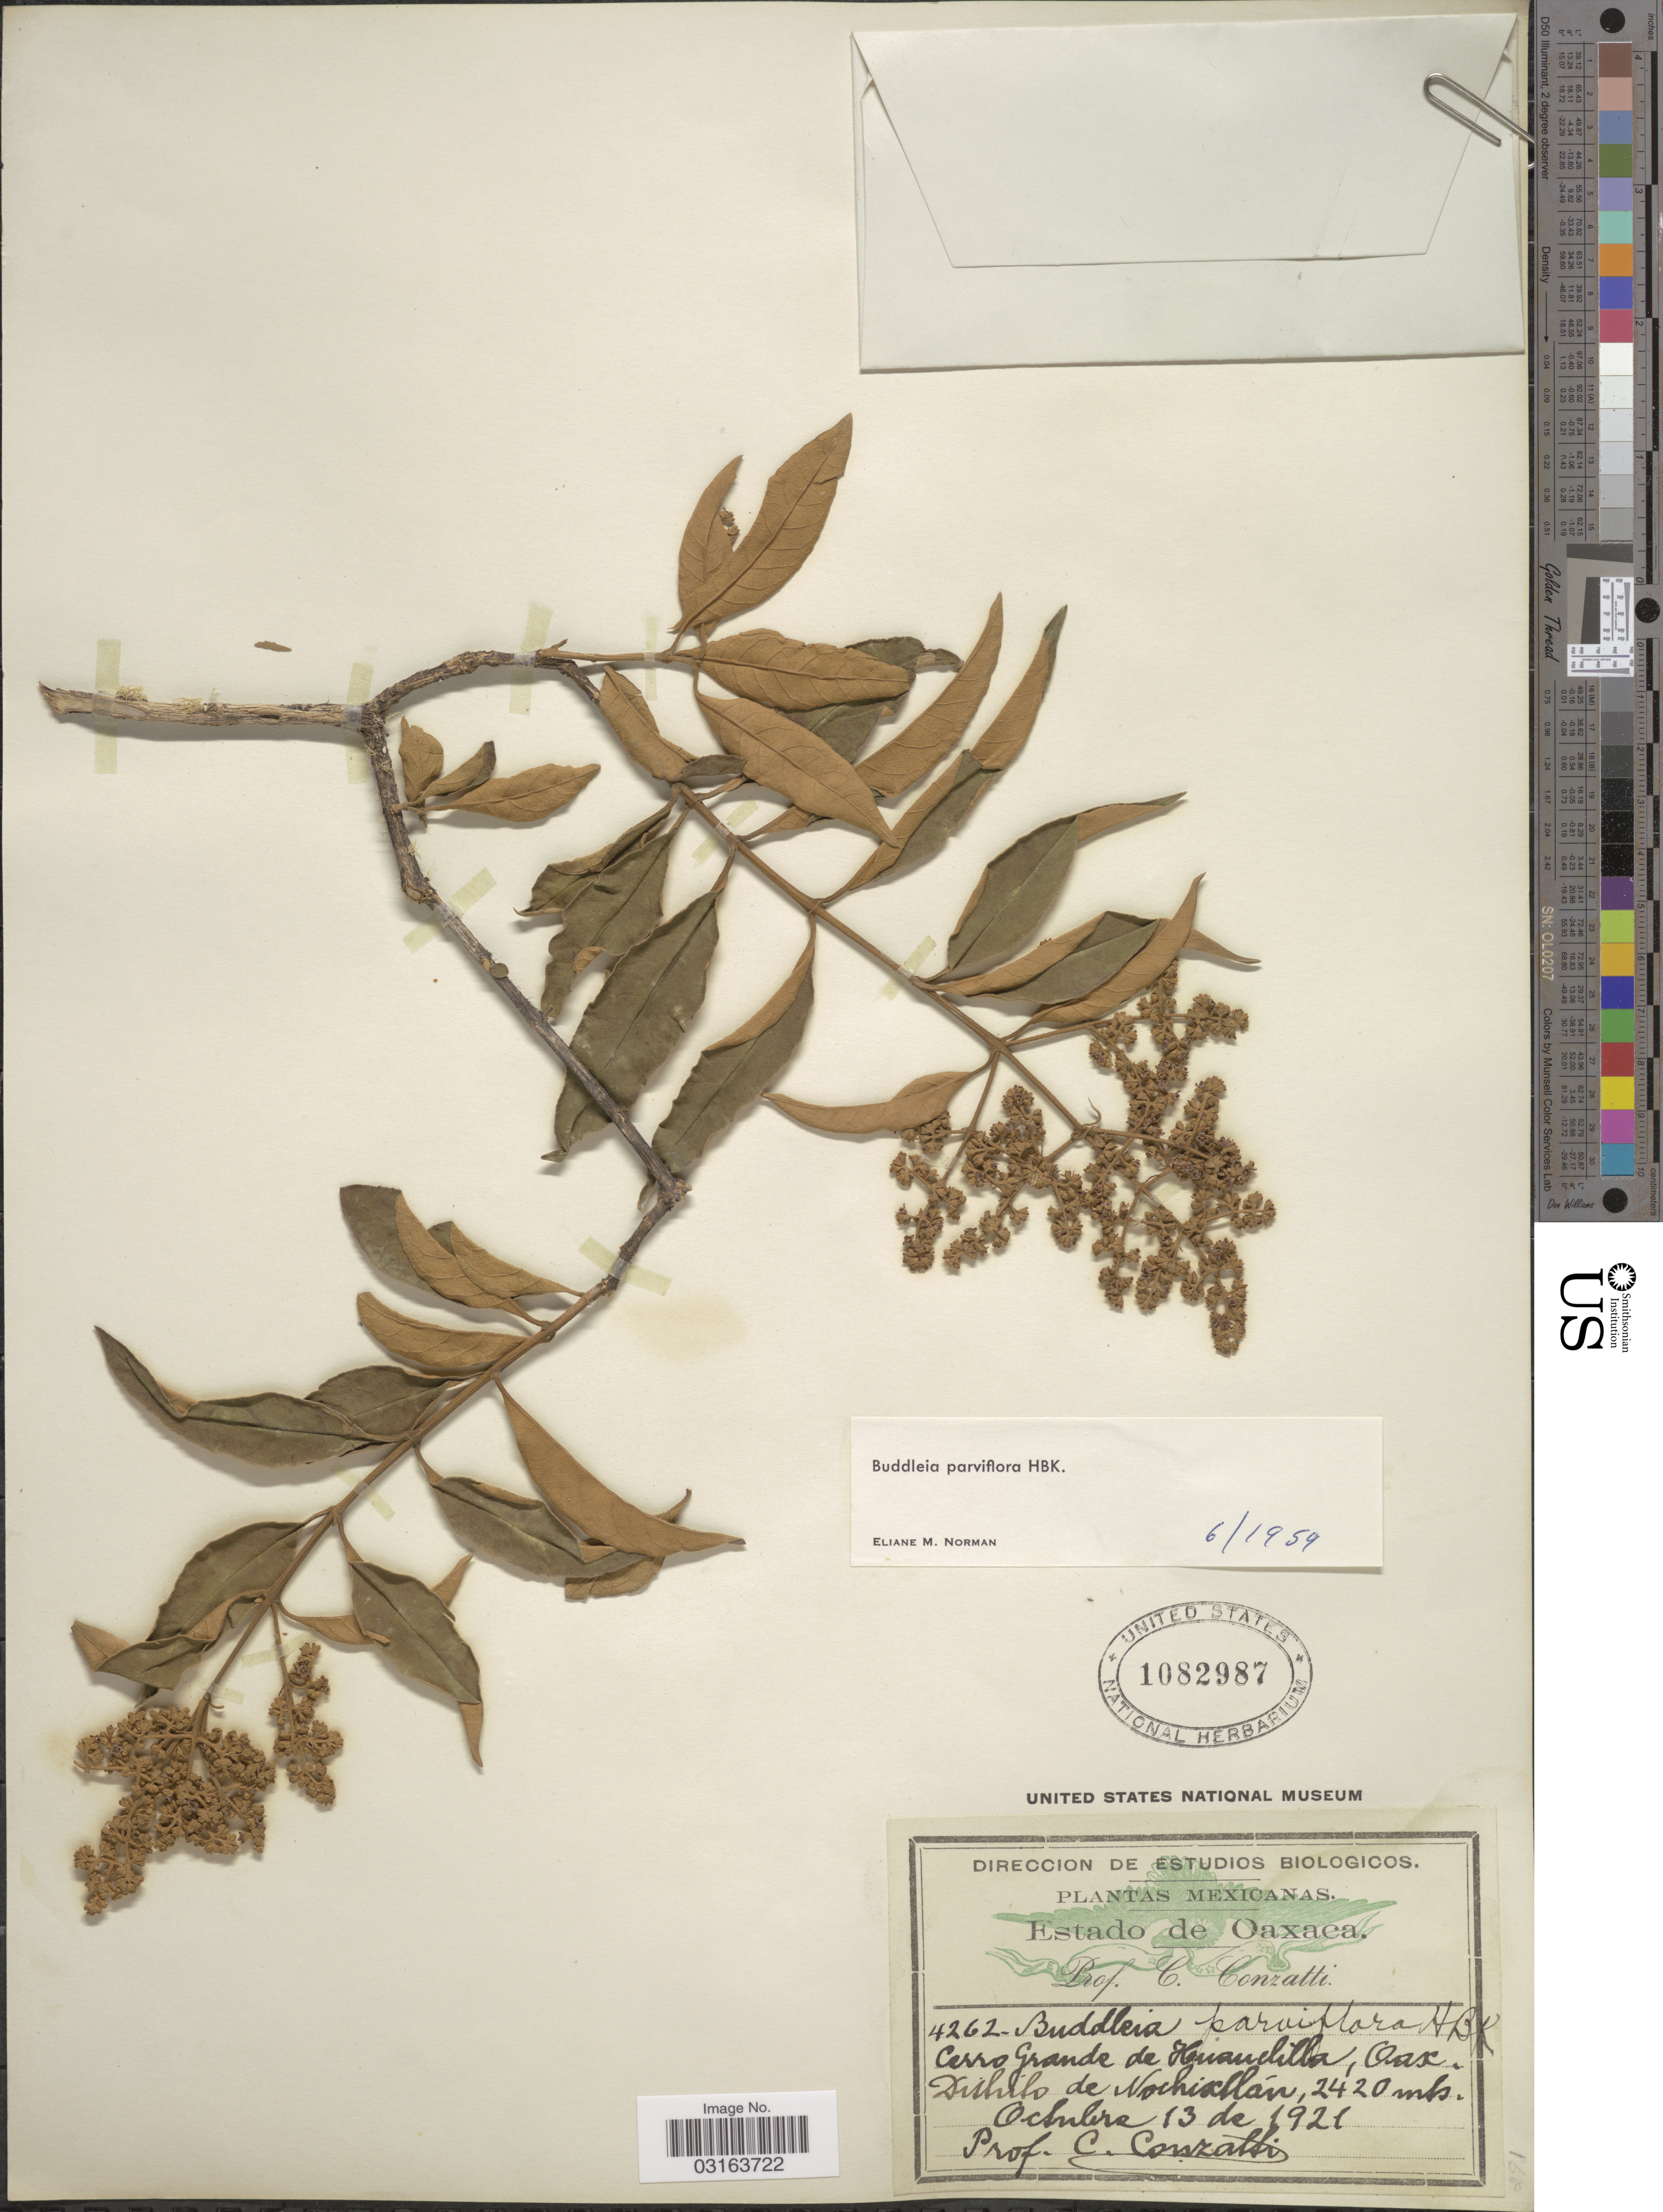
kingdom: Plantae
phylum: Tracheophyta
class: Magnoliopsida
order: Lamiales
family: Scrophulariaceae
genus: Buddleja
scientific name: Buddleja parviflora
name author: Kunth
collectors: C. Conzatti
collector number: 4262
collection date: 1921-10-13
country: Mexico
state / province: Oaxaca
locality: Cerro Grande de Huanchilla. Distrito de Nochistlán.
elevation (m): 2420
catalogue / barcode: US 1082987